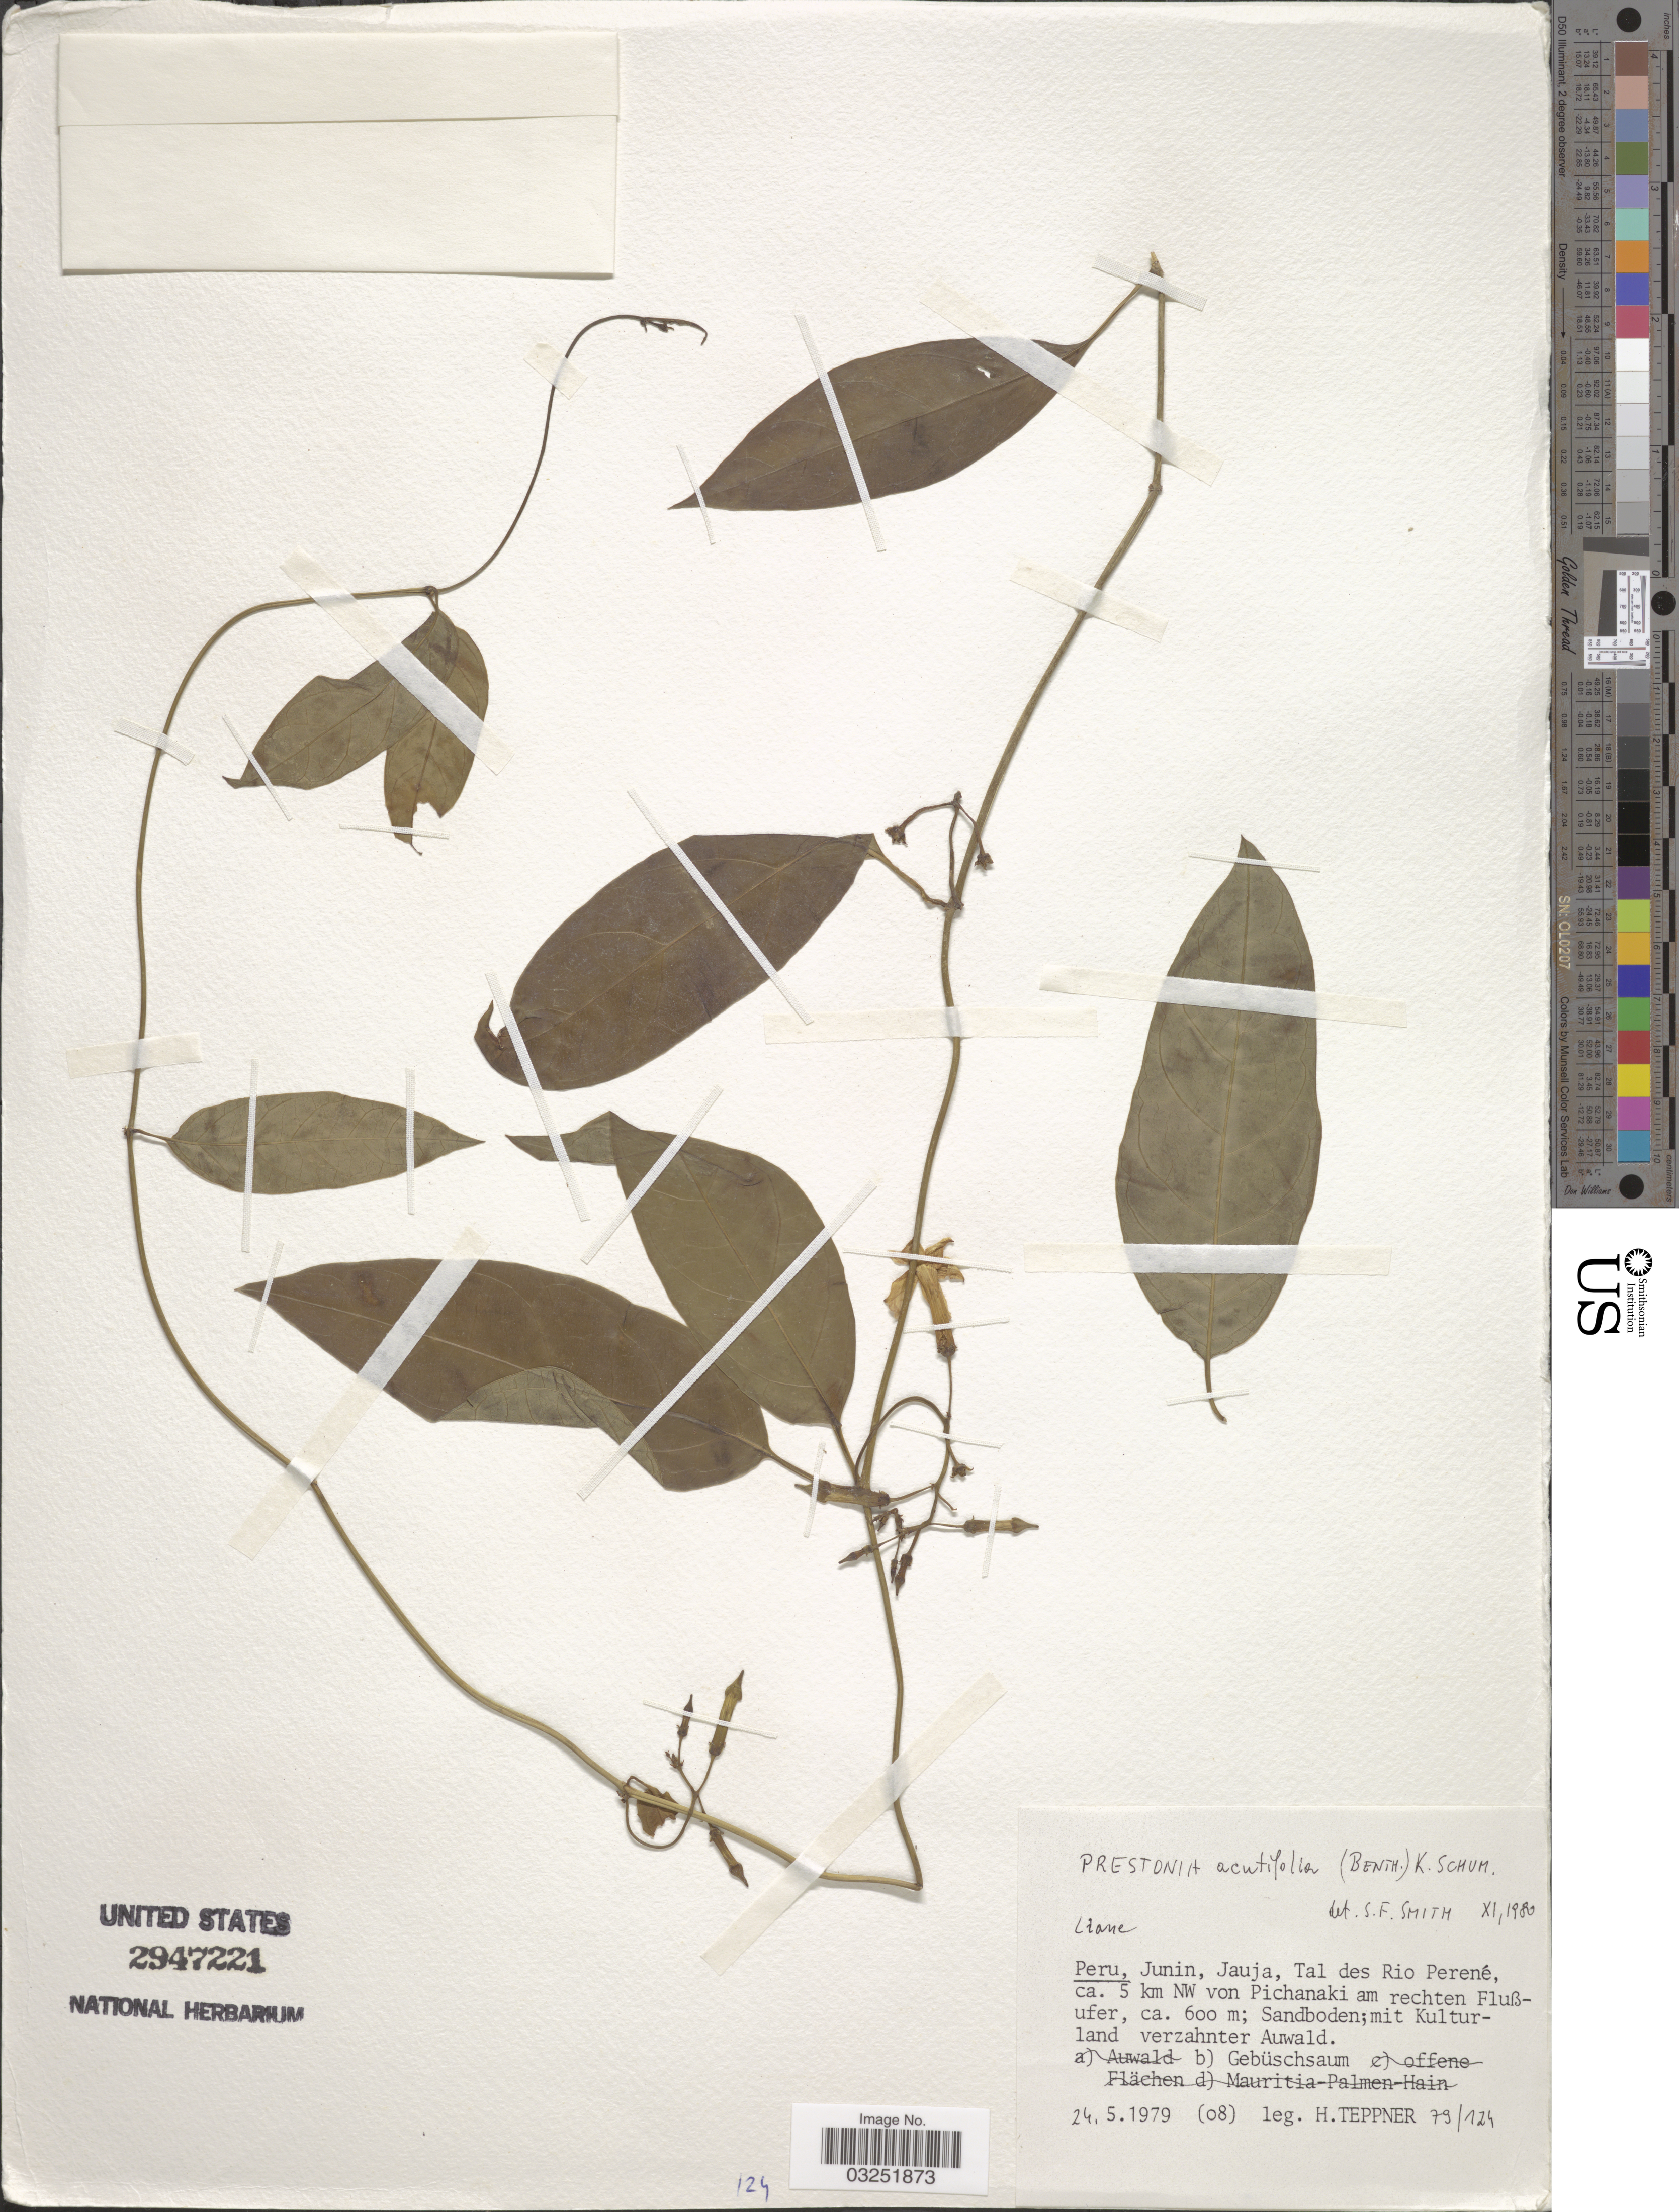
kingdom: Plantae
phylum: Tracheophyta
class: Magnoliopsida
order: Gentianales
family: Apocynaceae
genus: Prestonia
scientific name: Prestonia acutifolia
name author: (Benth. & Müll. Arg.) K. Schum.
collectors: H. Teppner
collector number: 79/124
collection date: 1979-05-24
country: Peru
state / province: Junín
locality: Jauja, Tal des Rio Perené, ca. 5 km NW von Pichanaki am rechten Flußufer.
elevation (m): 600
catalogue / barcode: US 2947221